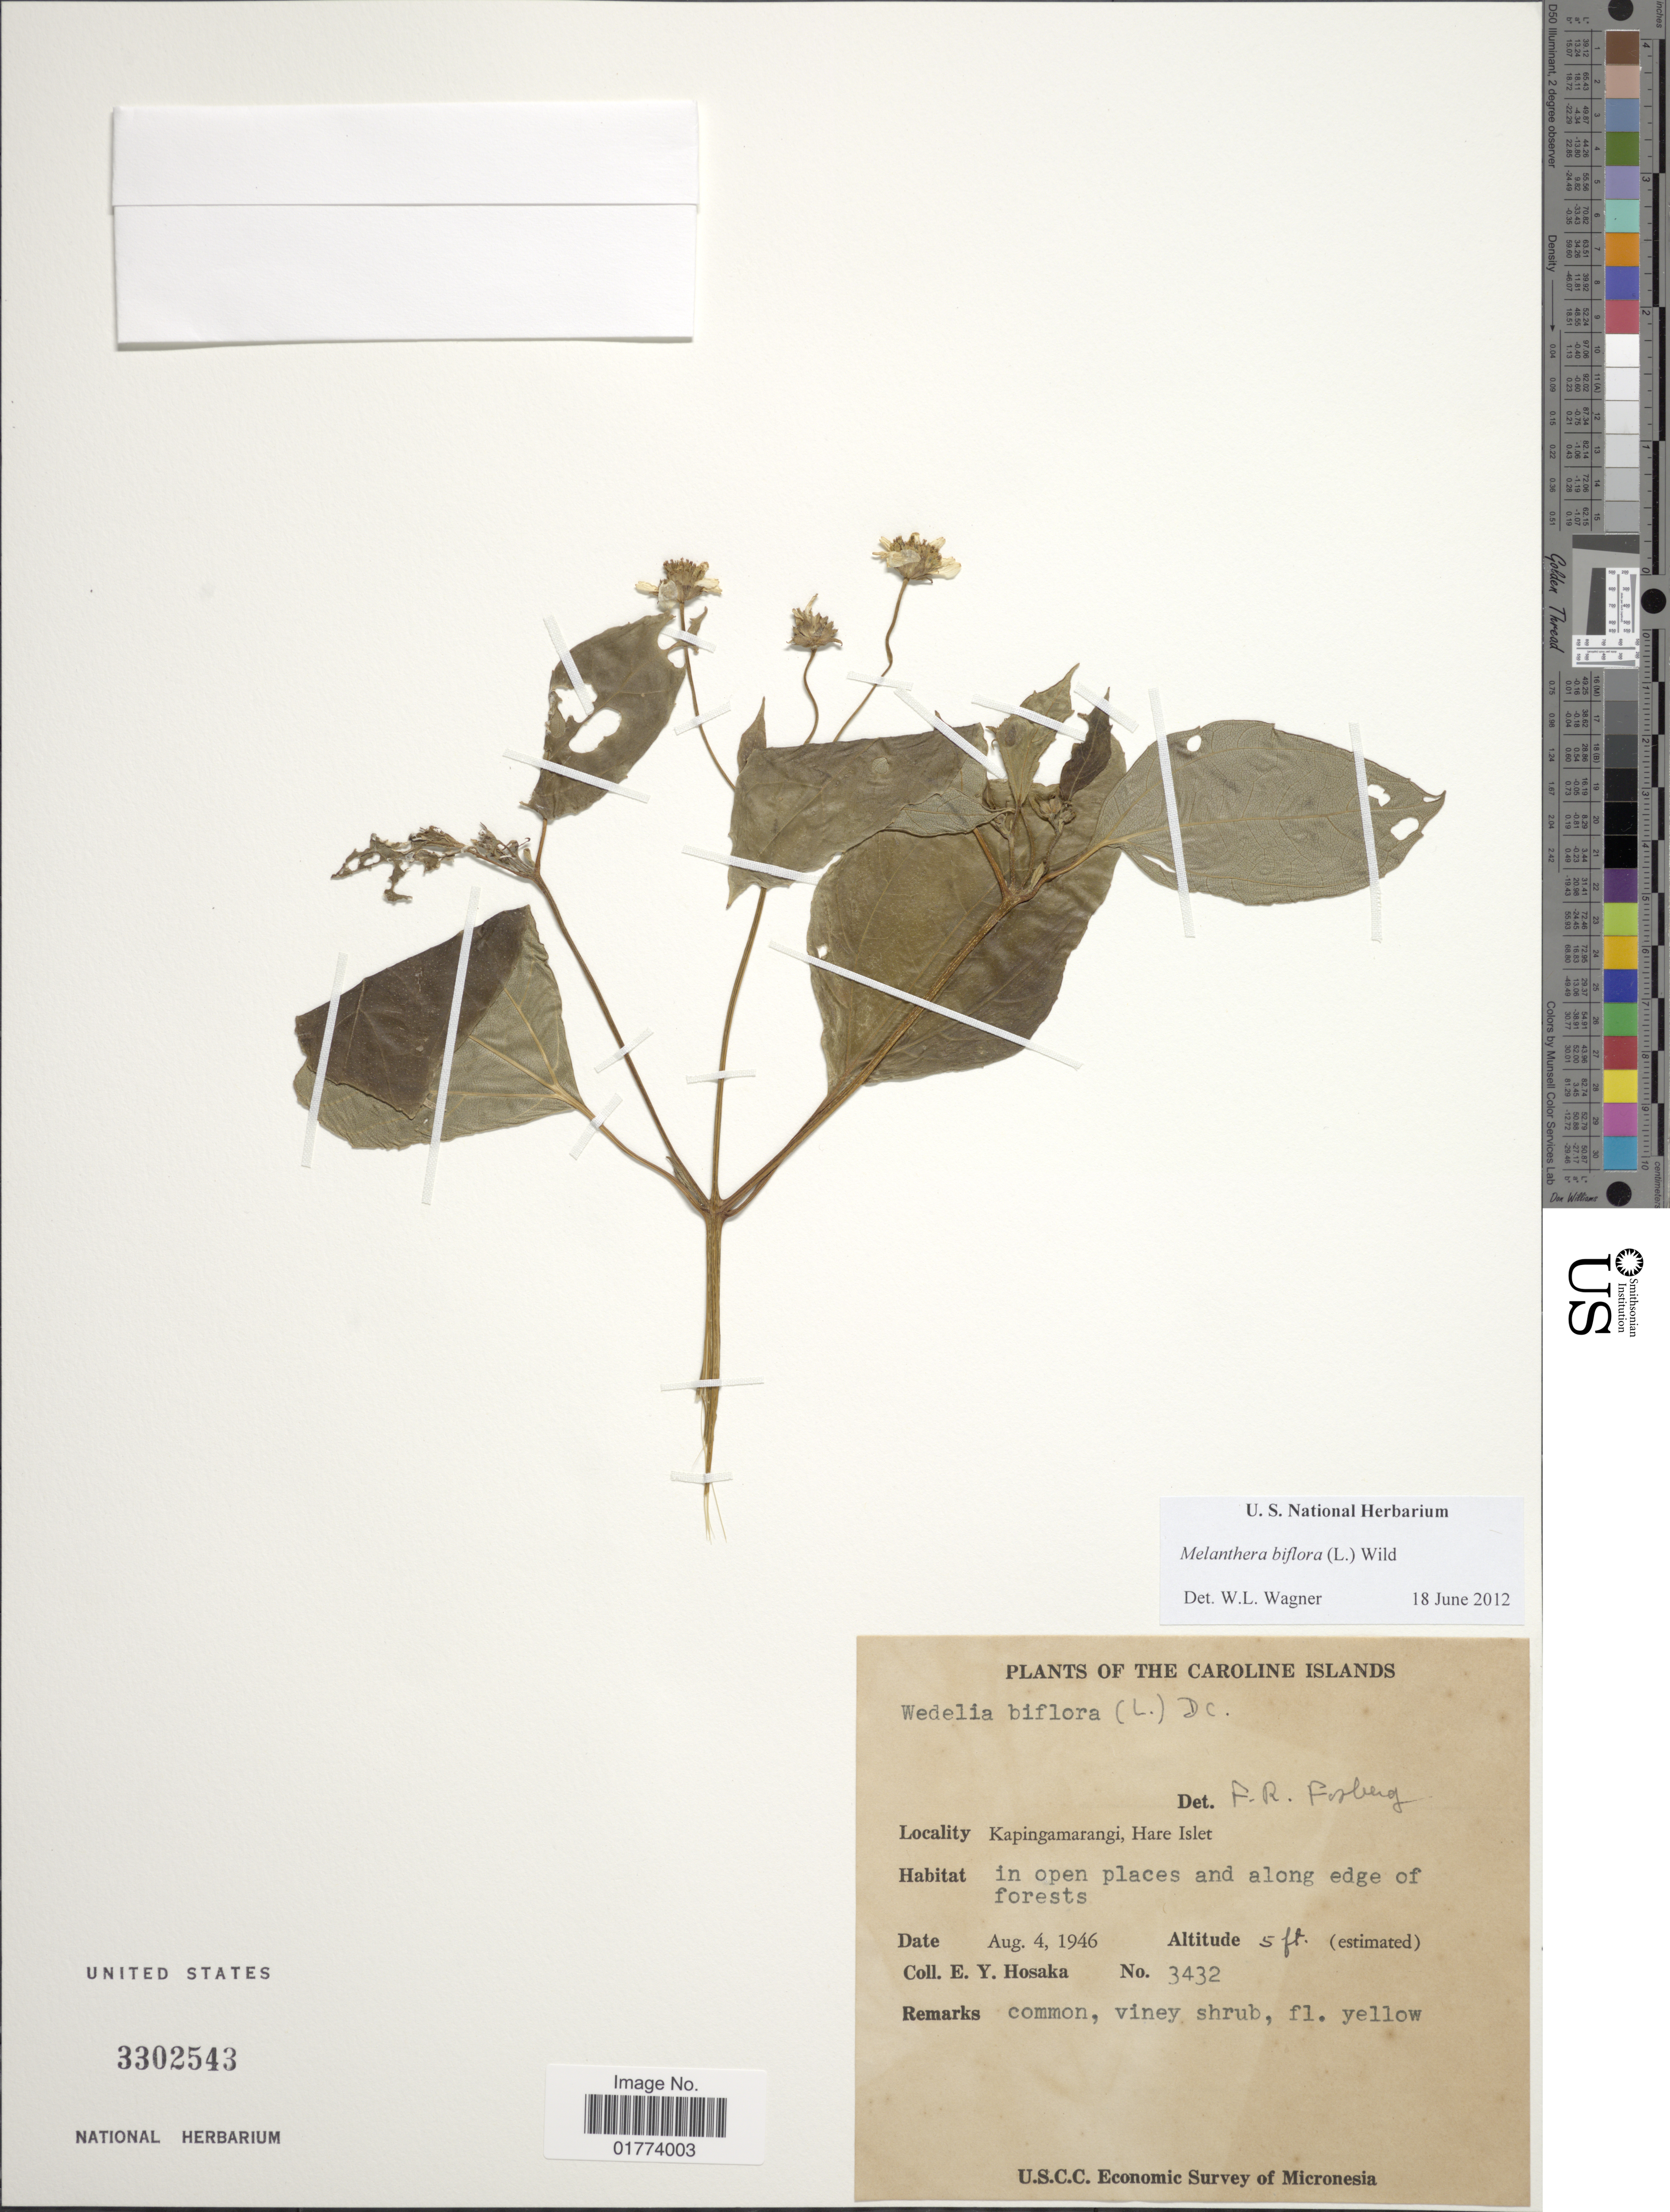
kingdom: Plantae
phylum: Tracheophyta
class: Magnoliopsida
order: Asterales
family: Asteraceae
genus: Wollastonia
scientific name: Wollastonia biflora var. biflora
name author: (L.) DC.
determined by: Wagner, W. L., (BOT), Smithsonian Institution - National Museum of Natural History (UNITED STATES)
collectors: E. Y. Hosaka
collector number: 3432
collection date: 1946-08-04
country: Micronesia, Federated States of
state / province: Pohnpei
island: Kapingamarangi Atoll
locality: Caroline Islands, Kapingamarangi, Hare Islet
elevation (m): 2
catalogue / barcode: US 3302543